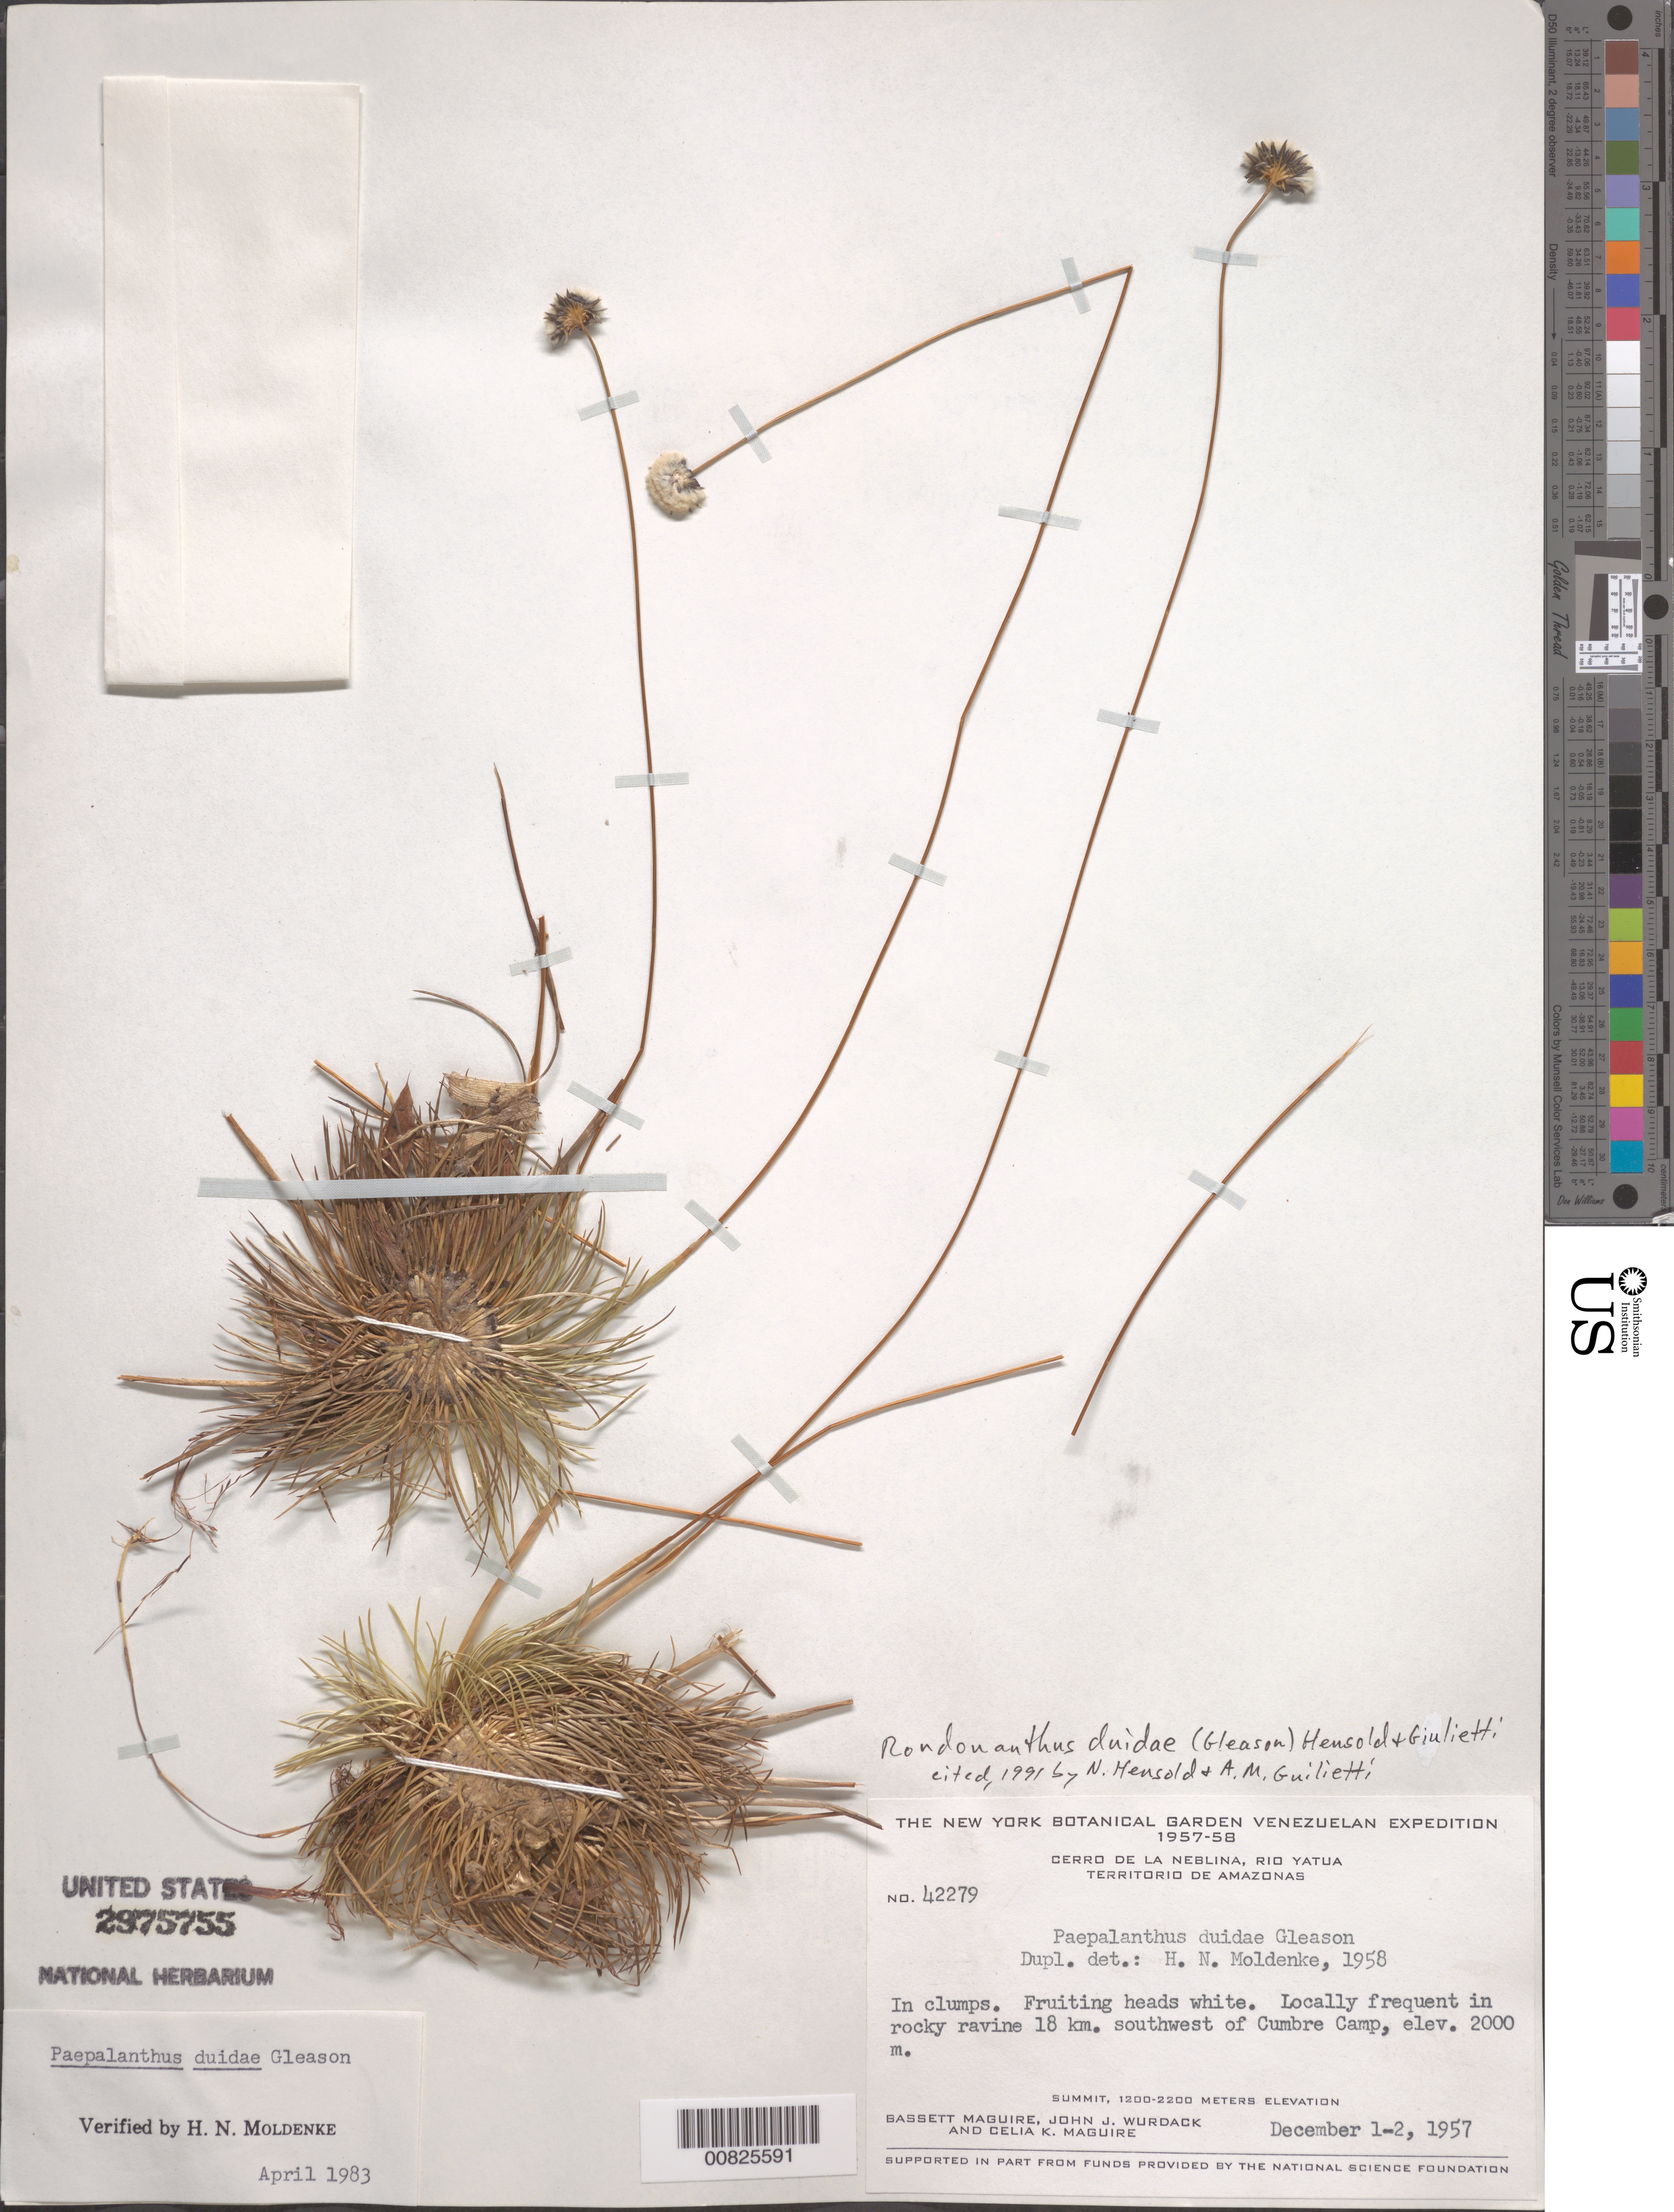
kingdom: Plantae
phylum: Tracheophyta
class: Liliopsida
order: Poales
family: Eriocaulaceae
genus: Rondonanthus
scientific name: Rondonanthus duidae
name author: (Gleason) Hensold & Giul.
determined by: Moldenke, H. N.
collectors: B. Maguire, J. J. Wurdack & C. K. Maguire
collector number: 42279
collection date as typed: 1-Dec-57 to 2-Dec-57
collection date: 1957-12-01/1957-12-02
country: Venezuela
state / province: Amazonas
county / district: Río Negro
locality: Cerro de la Neblina, Río Yatua, 5-18 km SW of Cumbre Camp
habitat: Summit; rocky ravine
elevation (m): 2000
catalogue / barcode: US 2975755